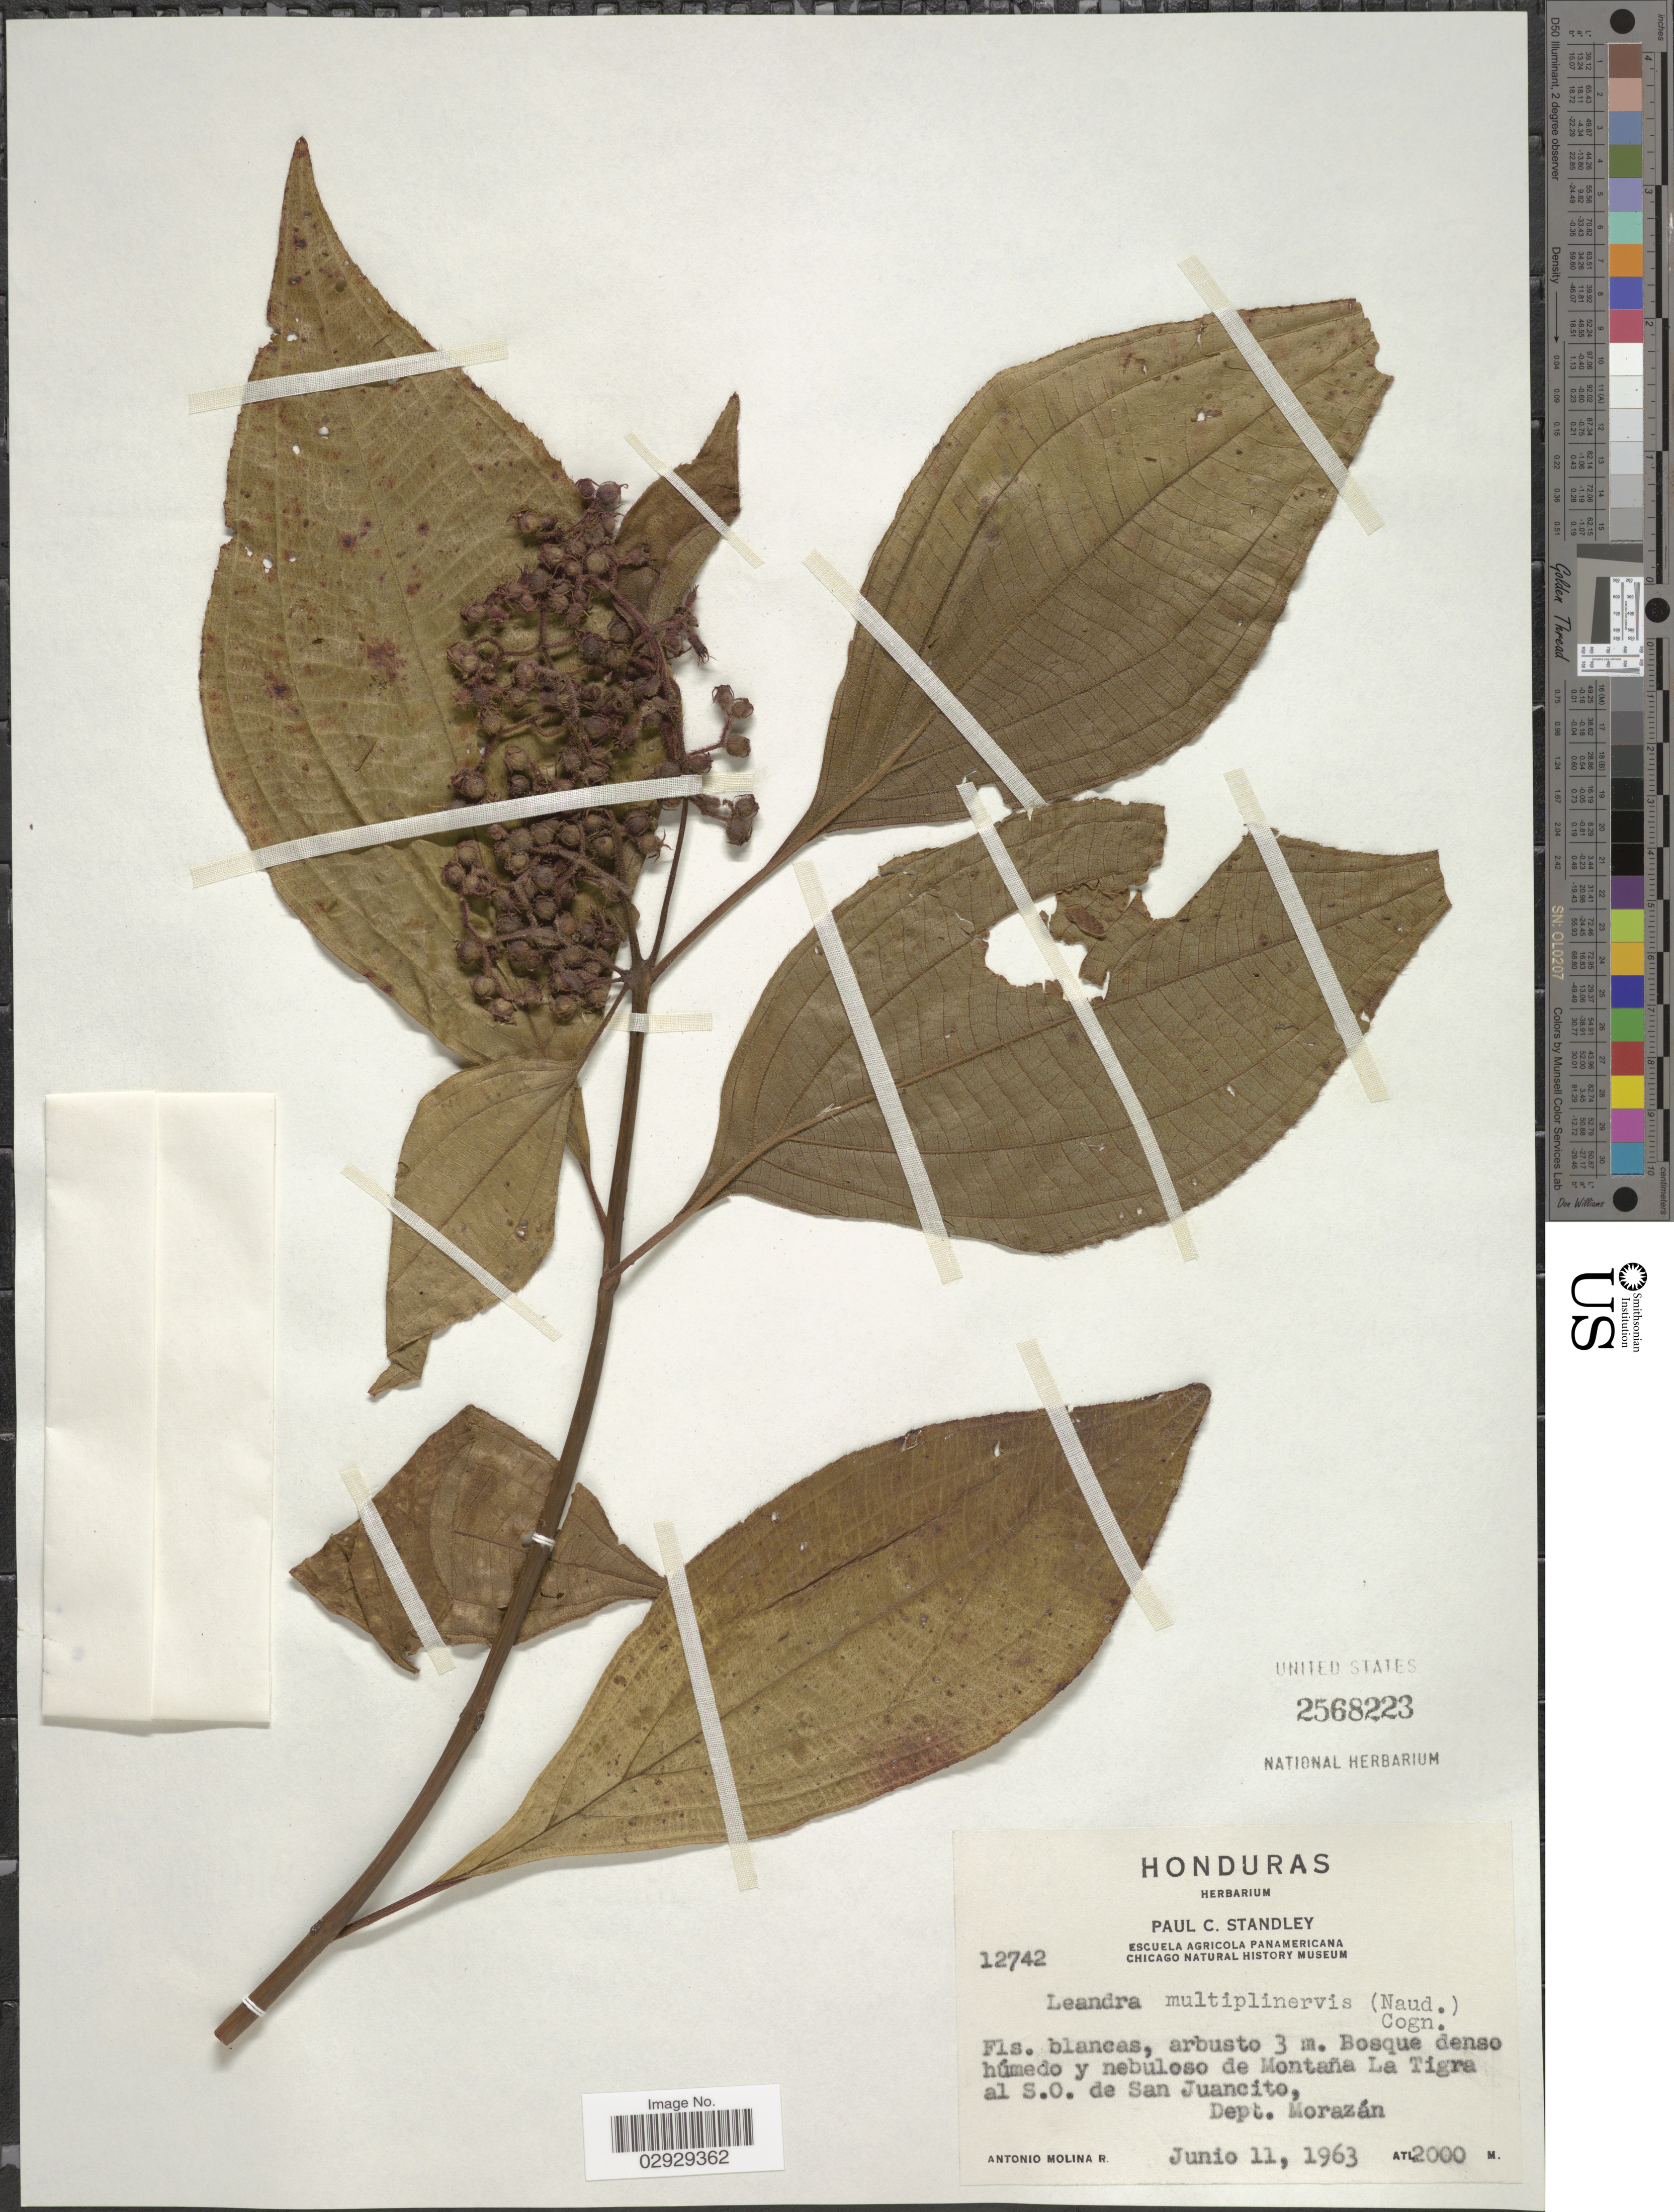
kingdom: Plantae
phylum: Tracheophyta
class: Magnoliopsida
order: Myrtales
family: Melastomataceae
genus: Leandra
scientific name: Leandra multiplinervis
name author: (Naudin) Cogn.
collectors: A. Molina R.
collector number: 12742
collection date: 1963-06-11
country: Honduras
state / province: Fco. Morazán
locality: Bosque denso húmedo y nebuloso de Montaña La Tigra al S.O. de San Juancito, Dept. Morazán.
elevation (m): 2000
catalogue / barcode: US 2568223